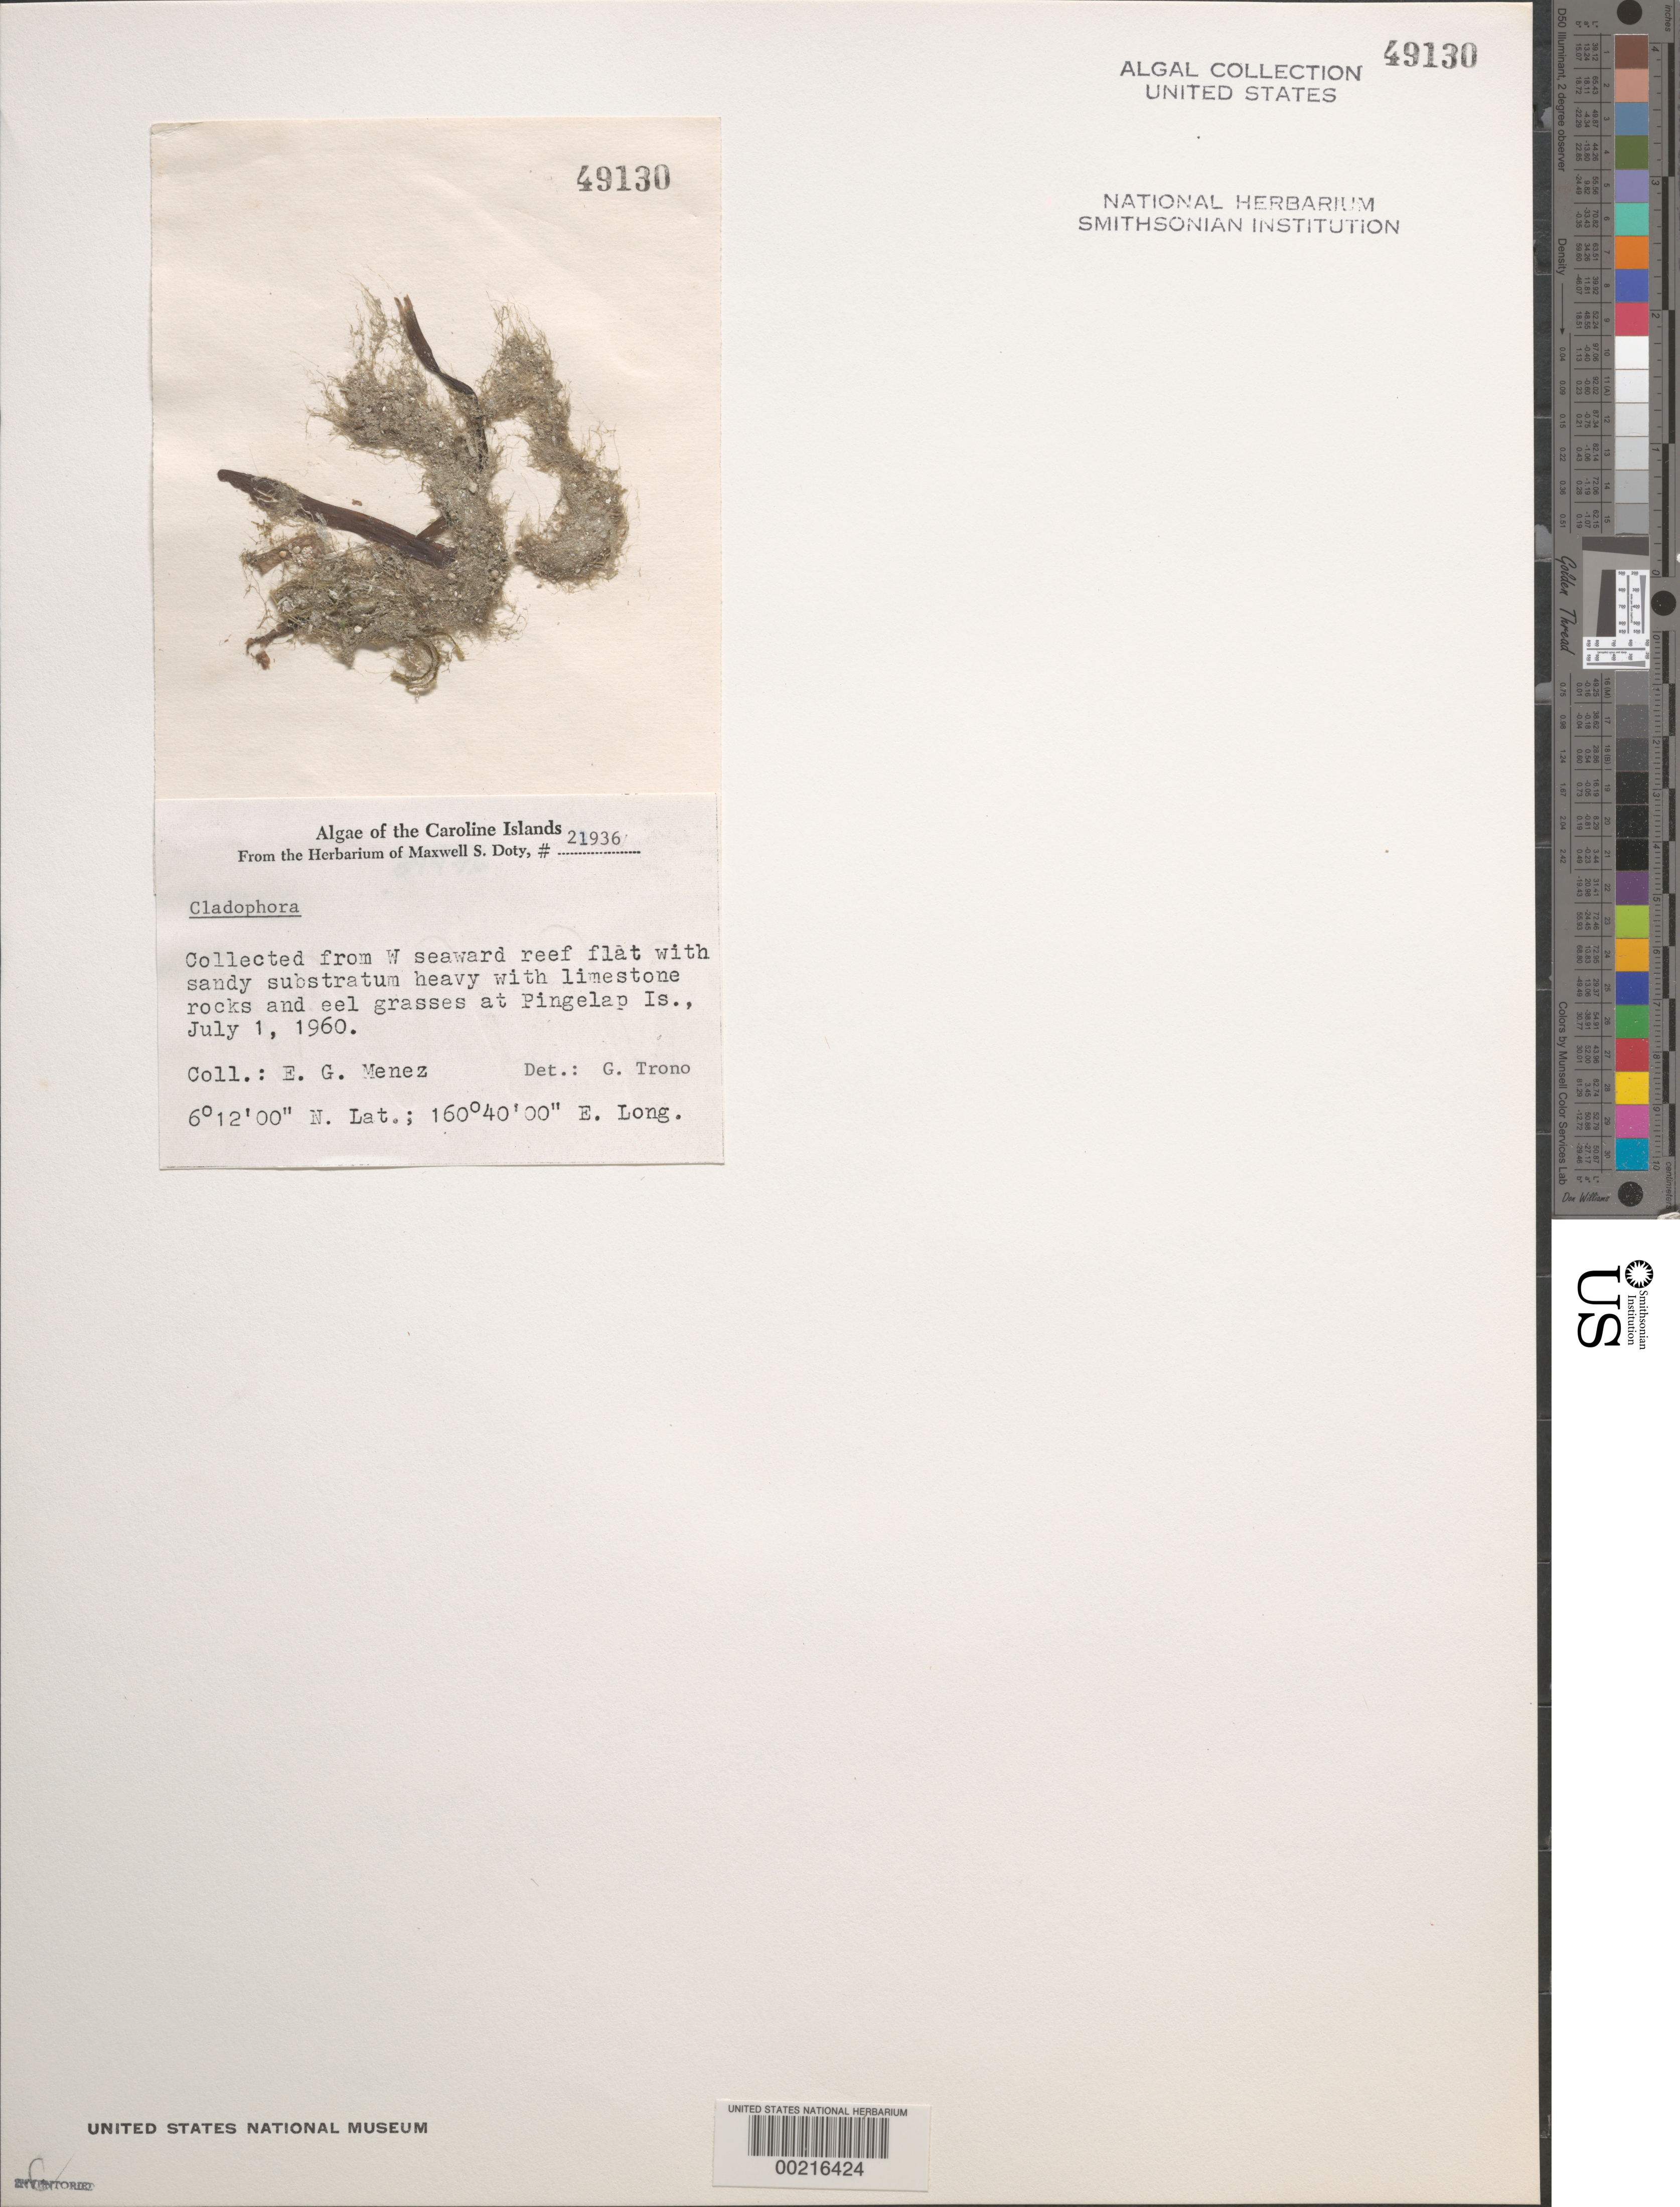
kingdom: Plantae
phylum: Chlorophyta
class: Ulvophyceae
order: Cladophorales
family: Cladophoraceae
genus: Cladophora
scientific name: Cladophora sp.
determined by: Trono, Gavino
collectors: Meñez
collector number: MSD 21936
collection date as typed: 01 Jul 1960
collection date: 1960-07-01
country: Micronesia, Federated States of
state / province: Pohnpei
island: Pingelap Atoll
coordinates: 6 12' 00" N, 160 40' 00" E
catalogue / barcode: US 49130